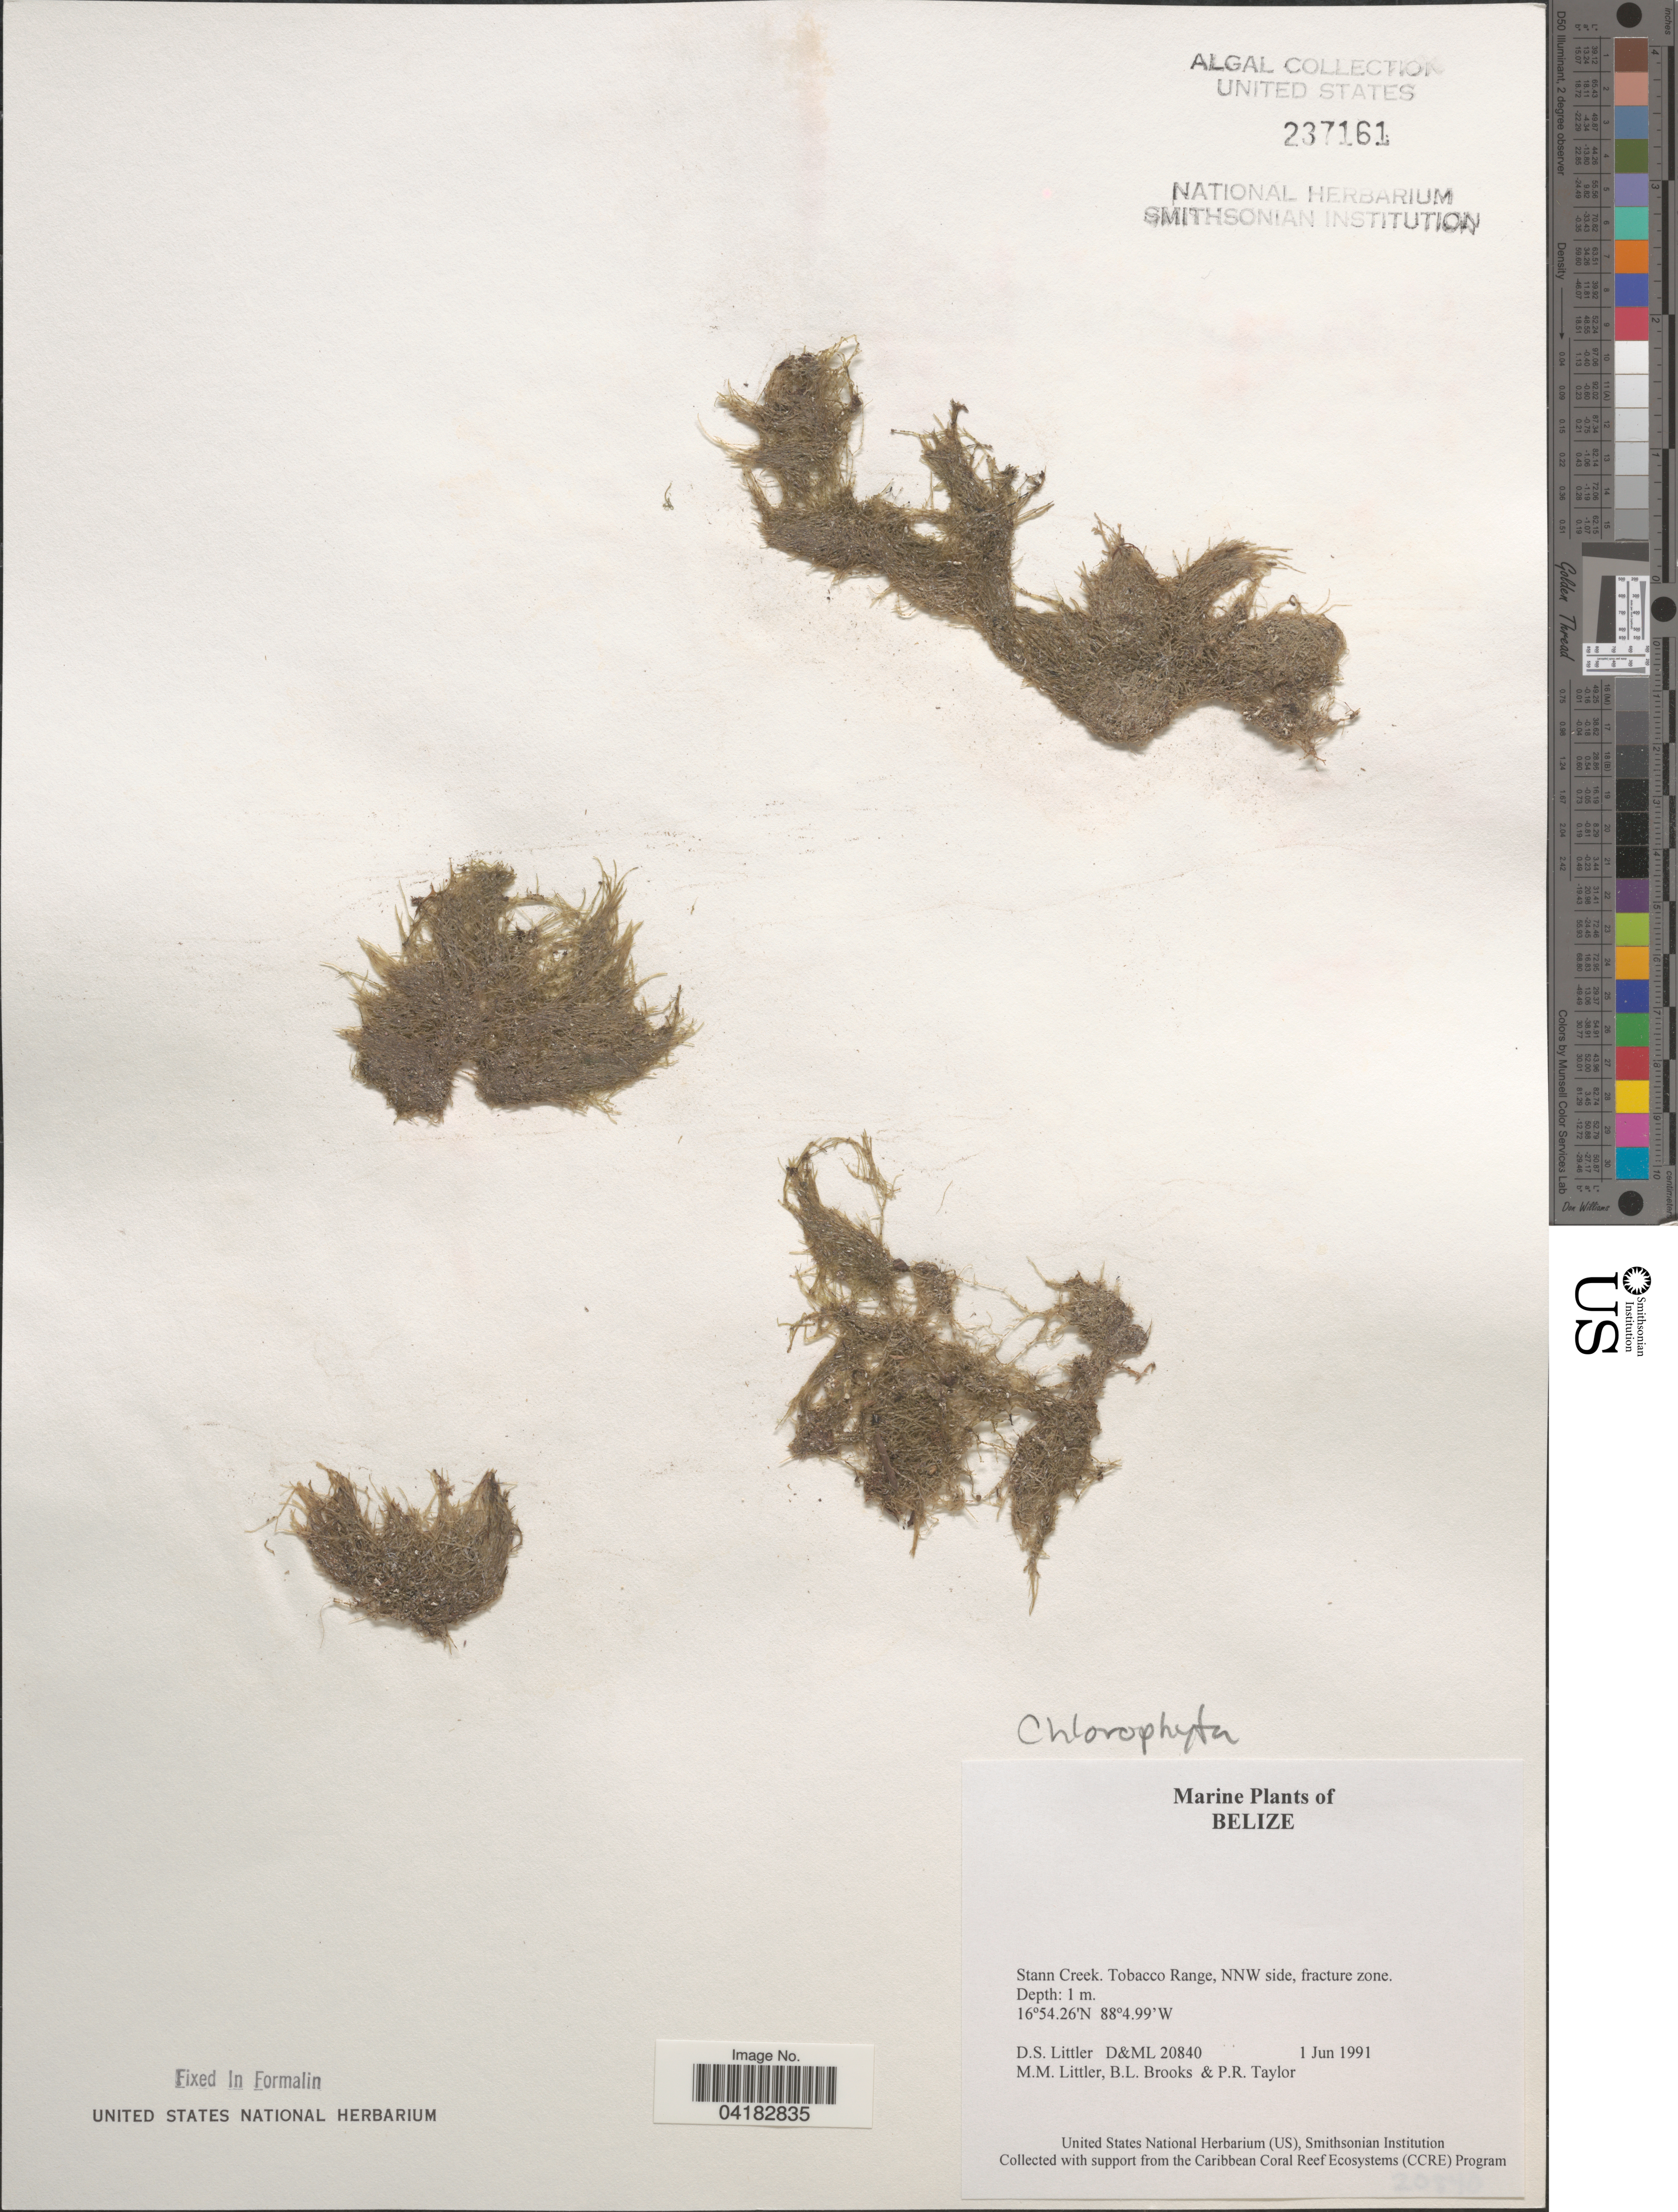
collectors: D. S. Littler, B. Brooks & P. R. Taylor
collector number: D&ML20840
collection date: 1991-06-01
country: Belize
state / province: Stann Creek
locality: Tobacco Range, NNW side, fracture zone.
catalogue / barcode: US 237161